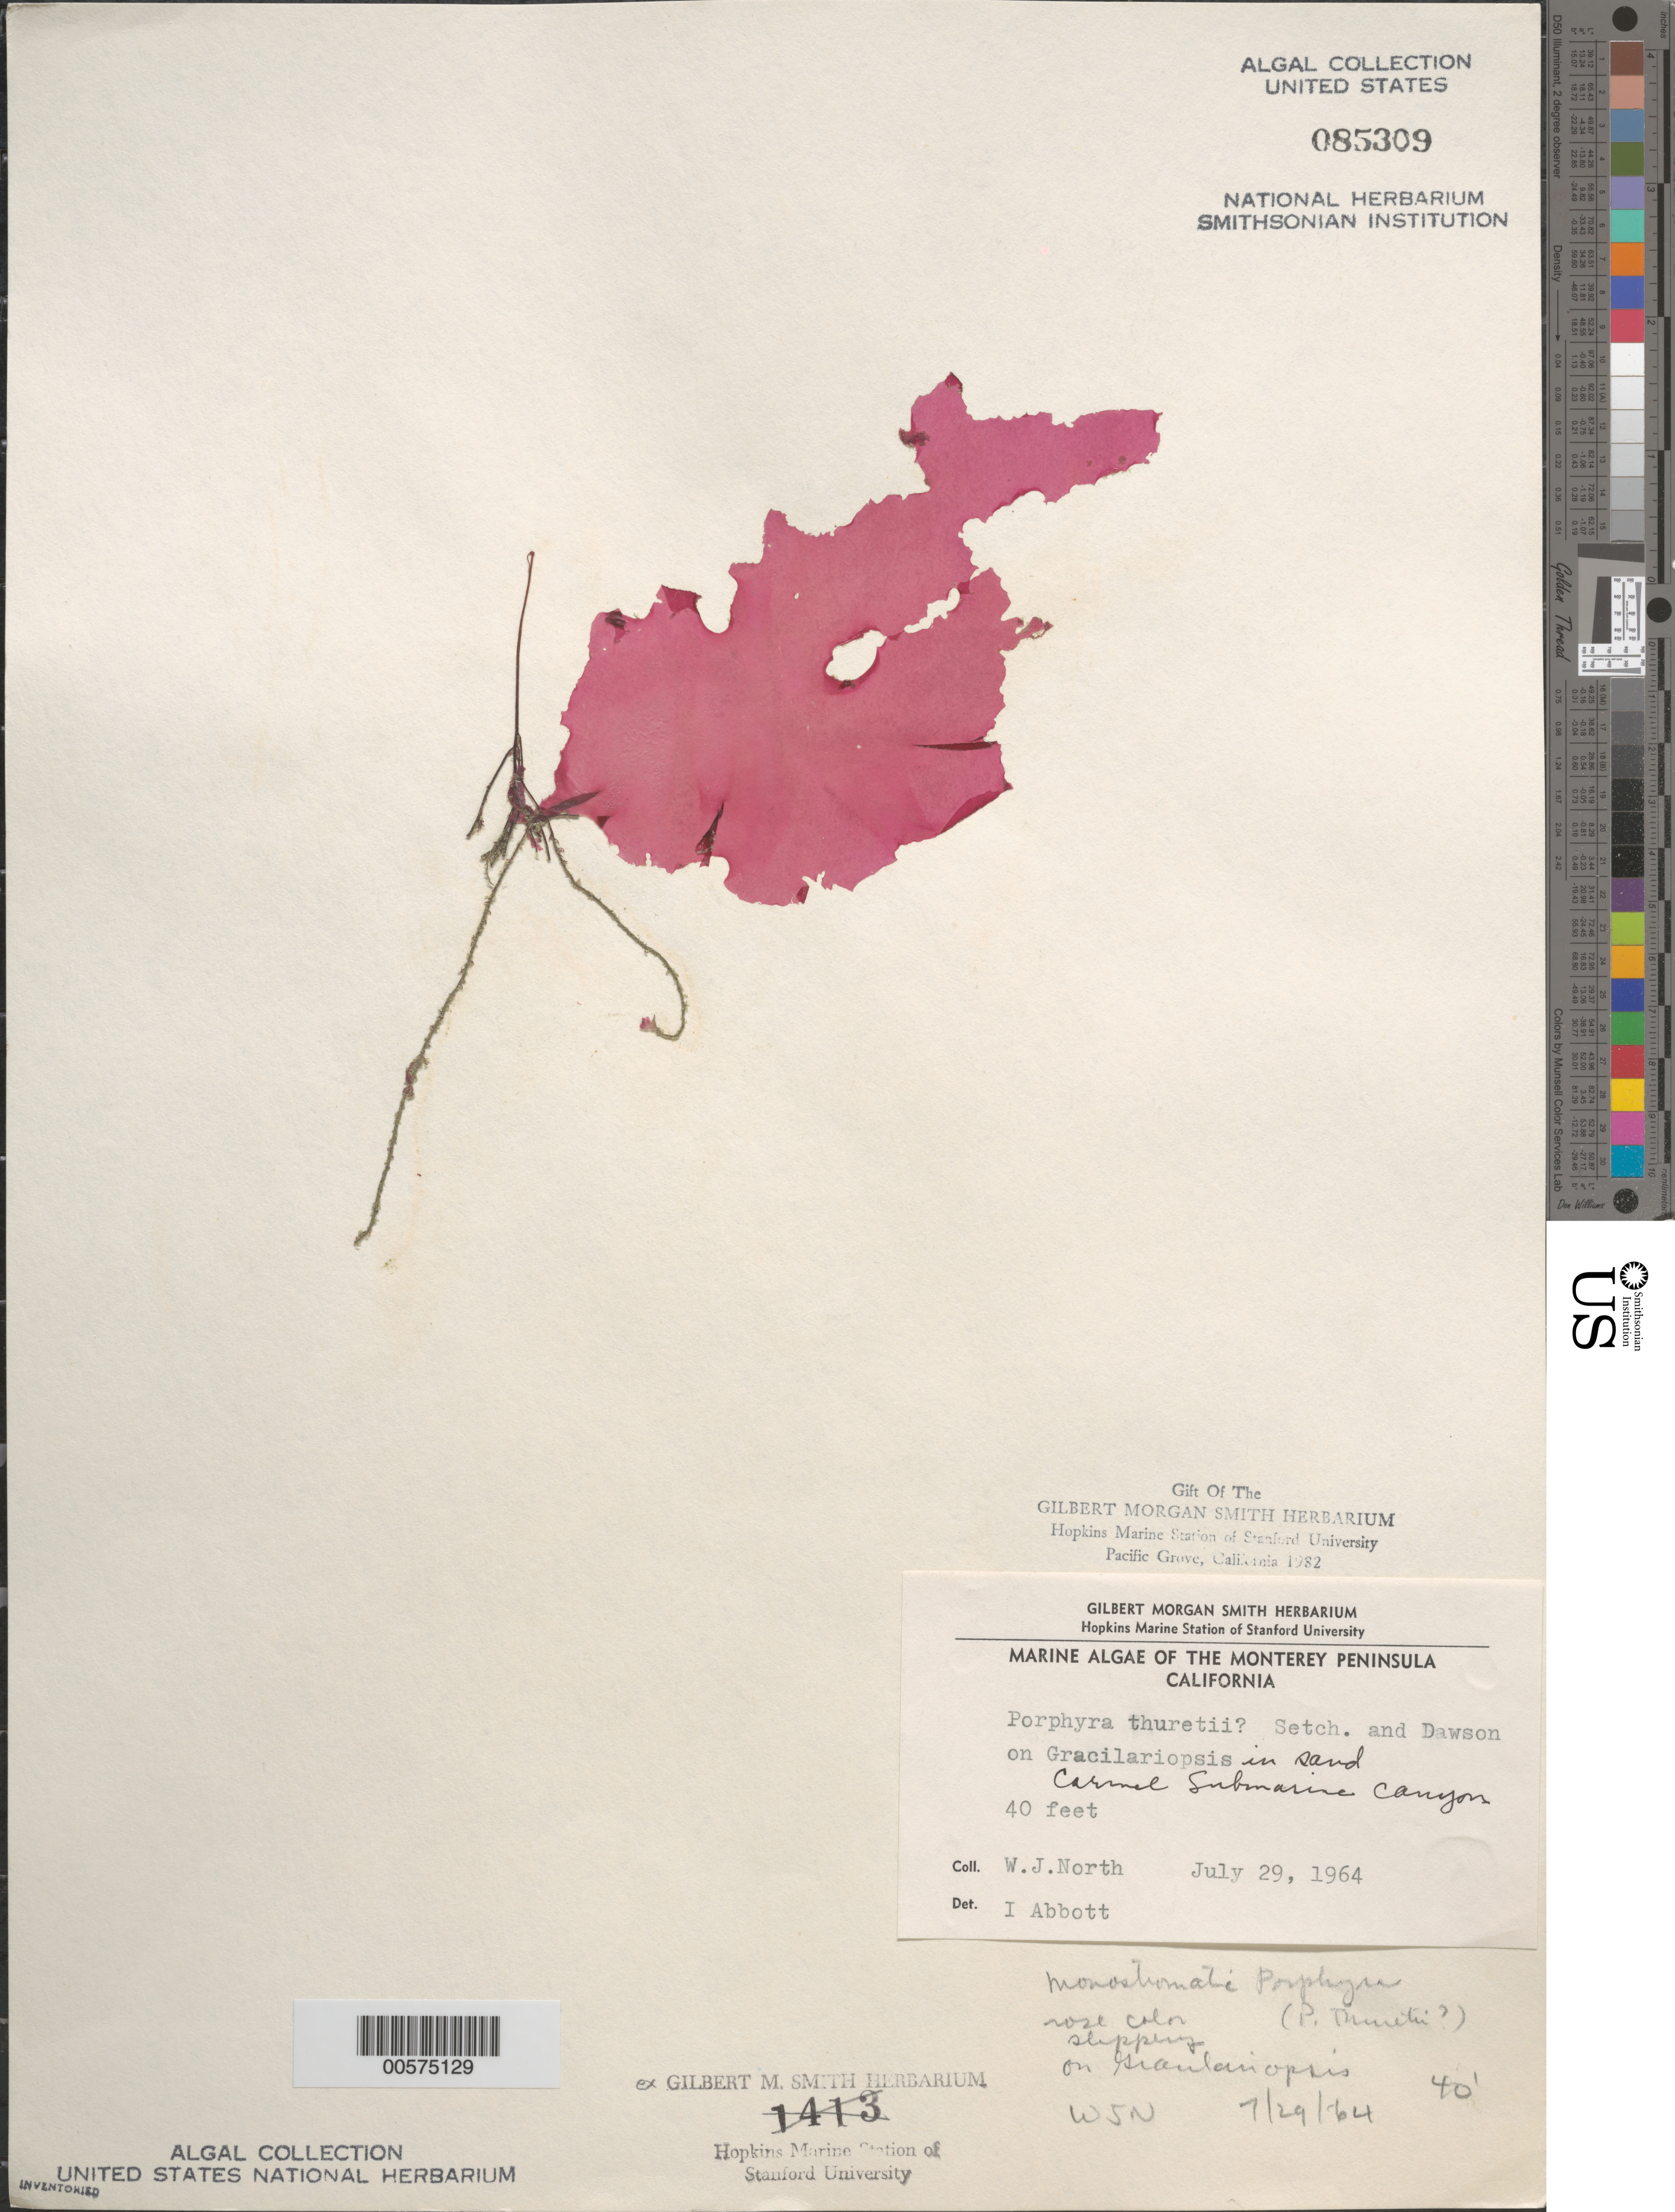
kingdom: Plantae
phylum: Rhodophyta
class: Bangiophyceae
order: Bangiales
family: Bangiaceae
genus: Pyropia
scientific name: Pyropia thuretii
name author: (Setchell & E.Y. Dawson) J.E. Sutherl. et al.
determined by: Algae name updating Project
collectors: W. North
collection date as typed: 29 Jul 1964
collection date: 1964-07-29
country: United States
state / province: California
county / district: Monterey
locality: Carmel Submarine Canyon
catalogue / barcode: US 85309